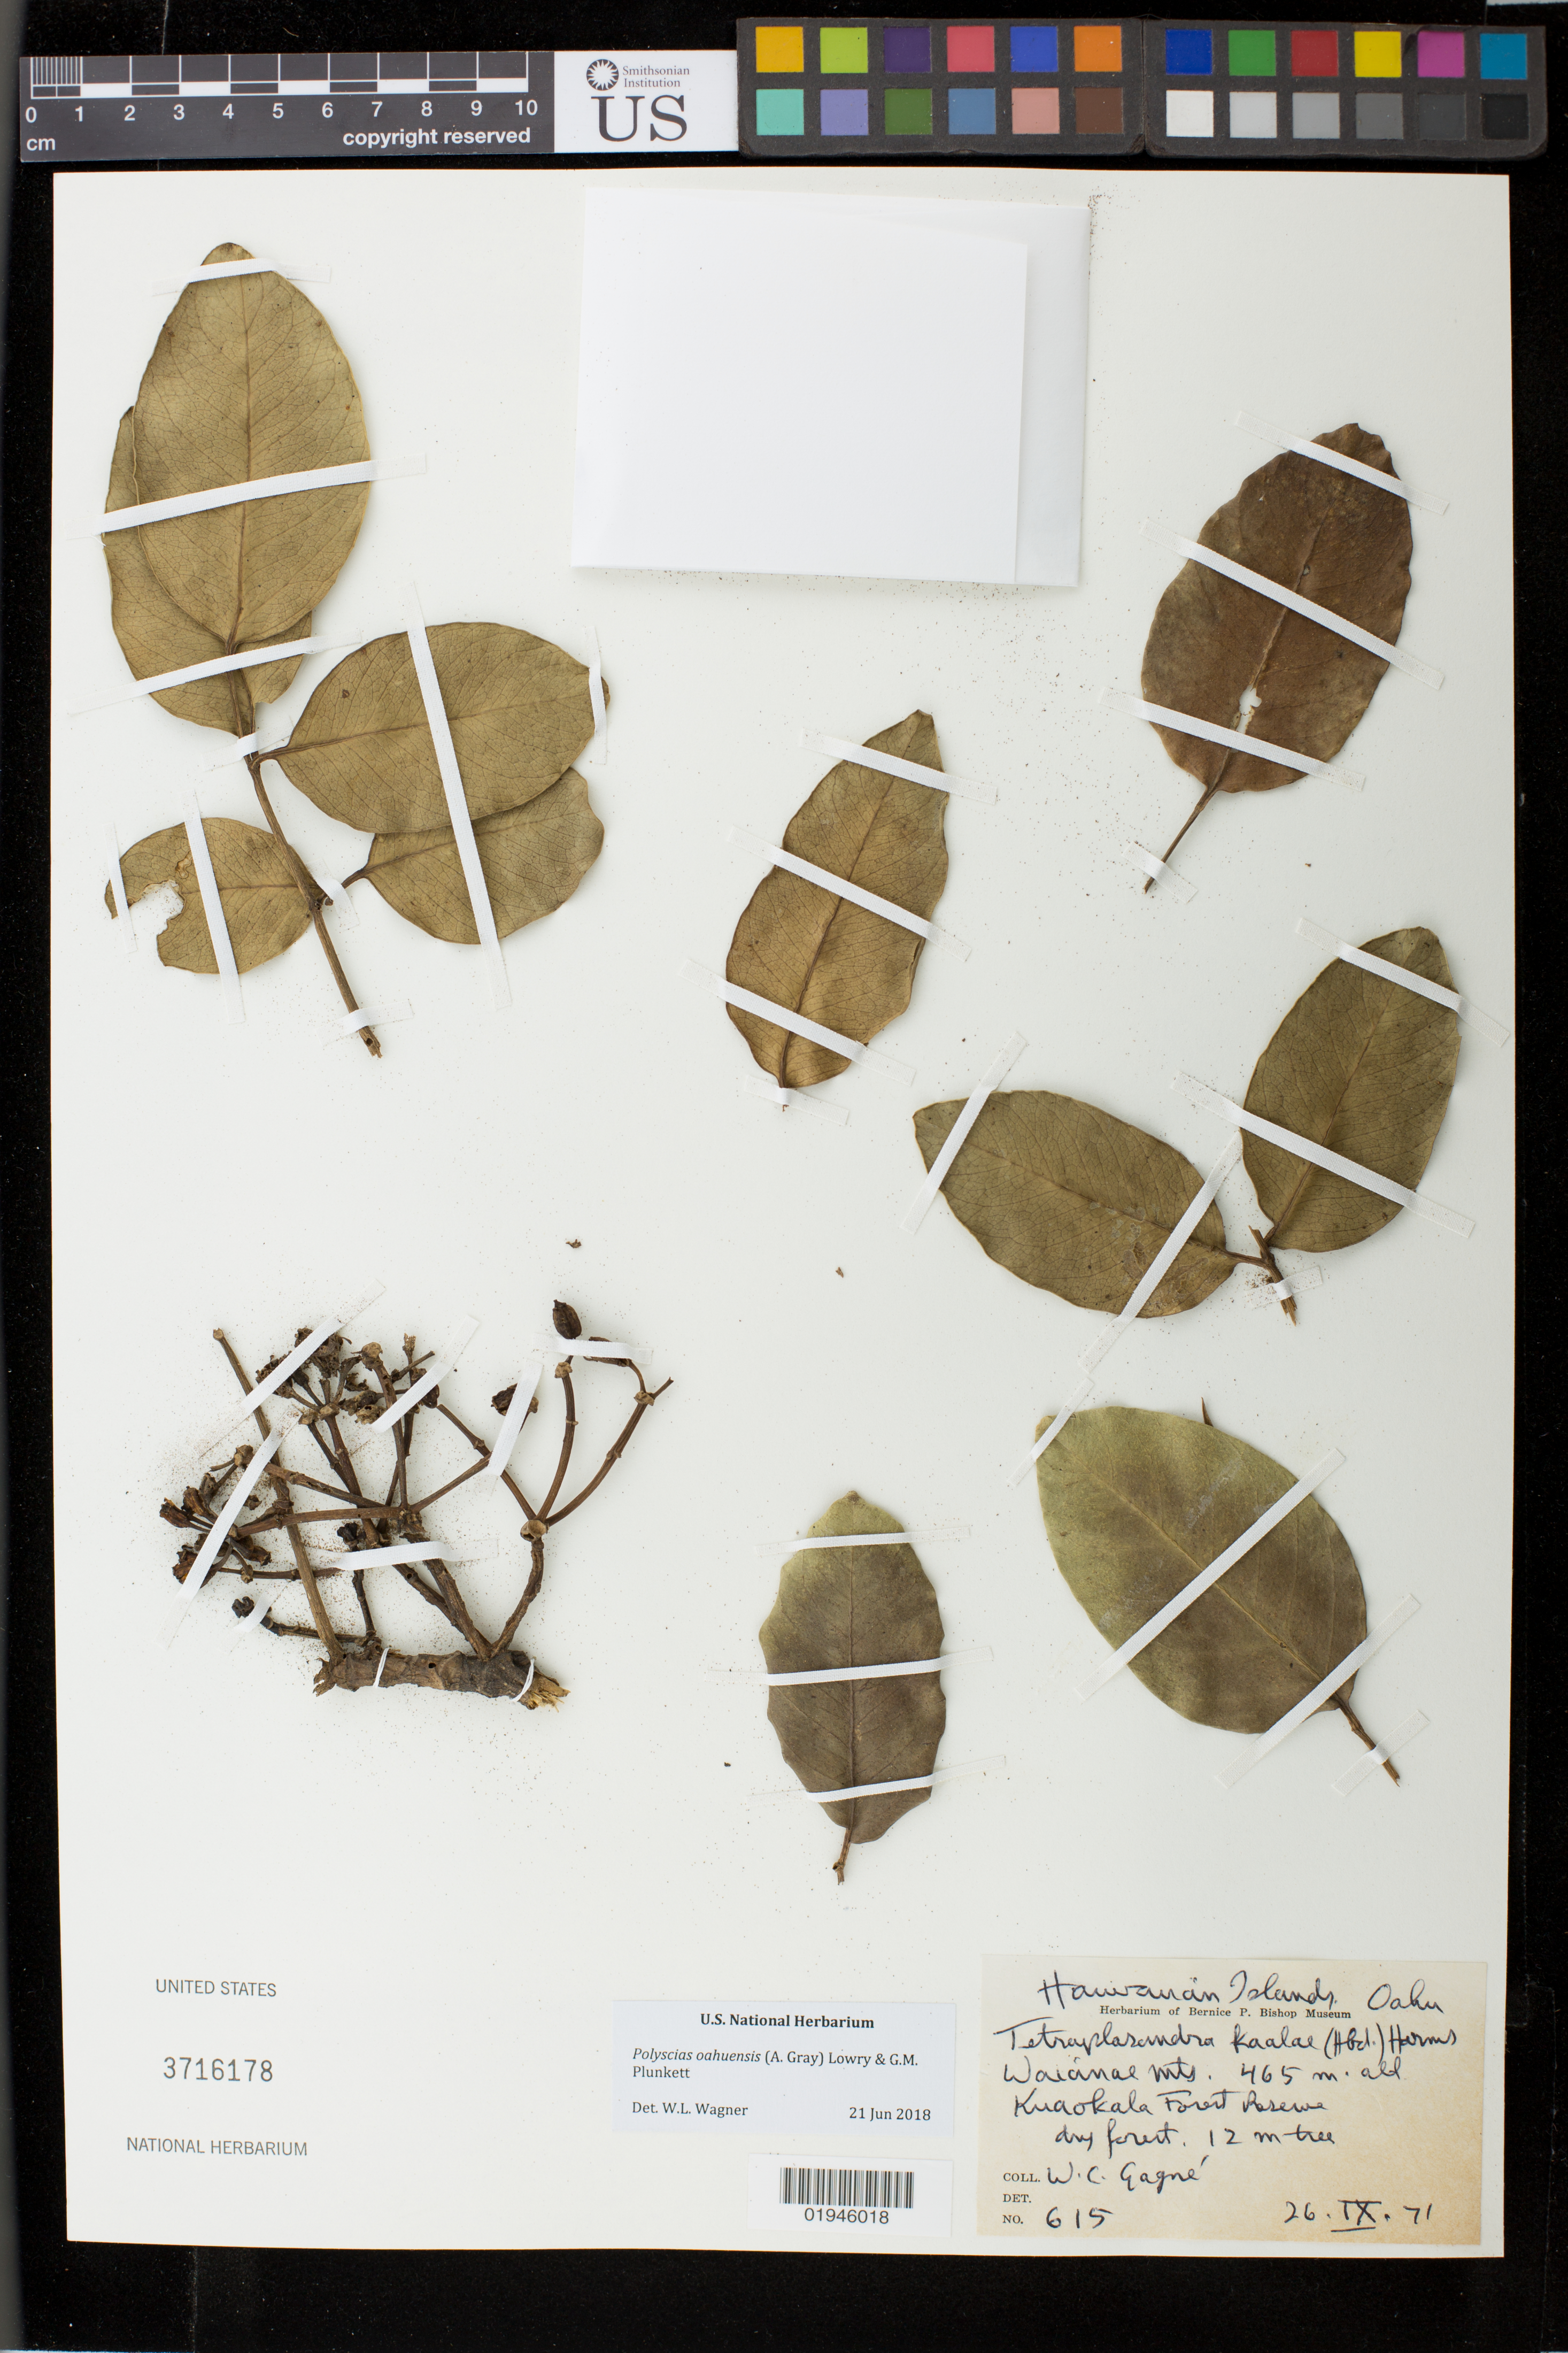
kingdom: Plantae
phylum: Tracheophyta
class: Magnoliopsida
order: Apiales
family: Araliaceae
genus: Polyscias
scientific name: Polyscias oahuensis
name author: (A. Gray) Lowry & G. M. Plunkett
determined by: Wagner, W. L., (BOT), Smithsonian Institution - National Museum of Natural History (UNITED STATES)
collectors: W. Gagne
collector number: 615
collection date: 1971-09-26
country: United States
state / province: Hawaii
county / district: Honolulu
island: Oahu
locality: Waianae Mts., Kuaokala Forest Reserve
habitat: Dry forest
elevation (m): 12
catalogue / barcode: US 3716178